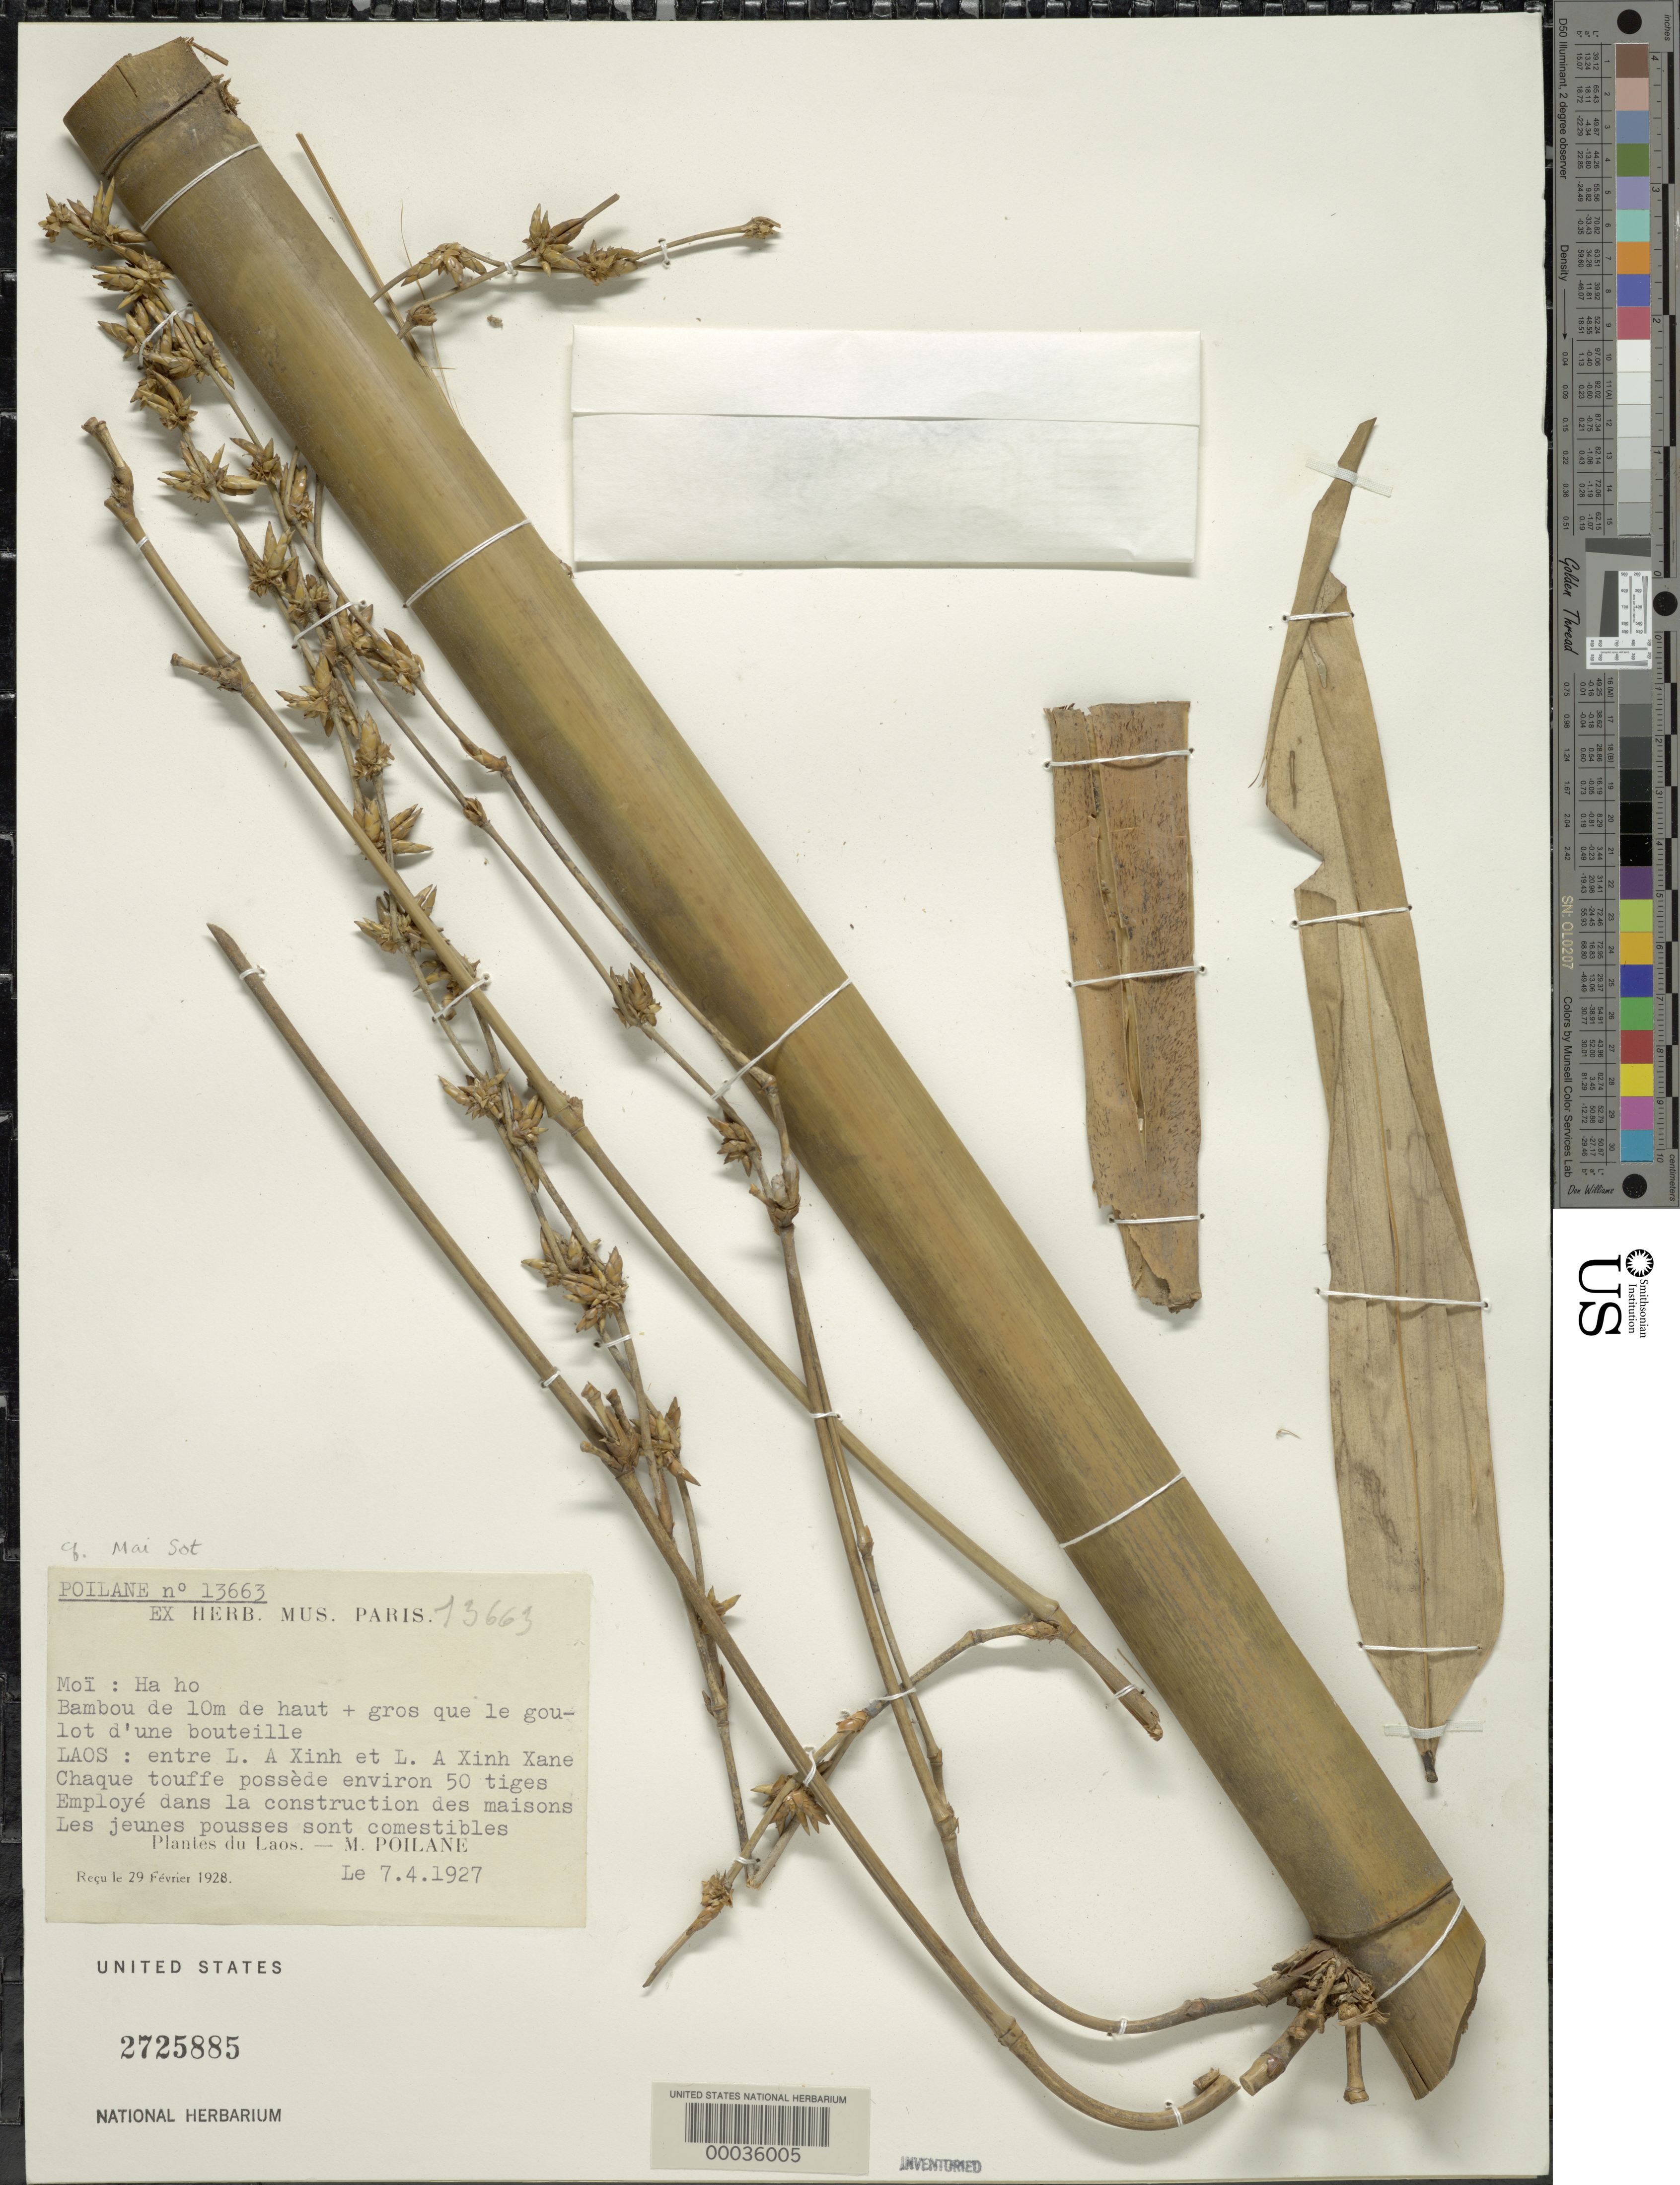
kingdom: Plantae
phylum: Tracheophyta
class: Liliopsida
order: Poales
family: Poaceae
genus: Dendrocalamus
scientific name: Dendrocalamus sp.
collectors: -. Poilane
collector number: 13663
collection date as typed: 04 Jul 1927 or 07 Apr 1927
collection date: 1927-04-07 or 1927-07-04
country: Laos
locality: Xinh xane; between l. a xinh and l. a xinh xane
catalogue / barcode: US 2725885